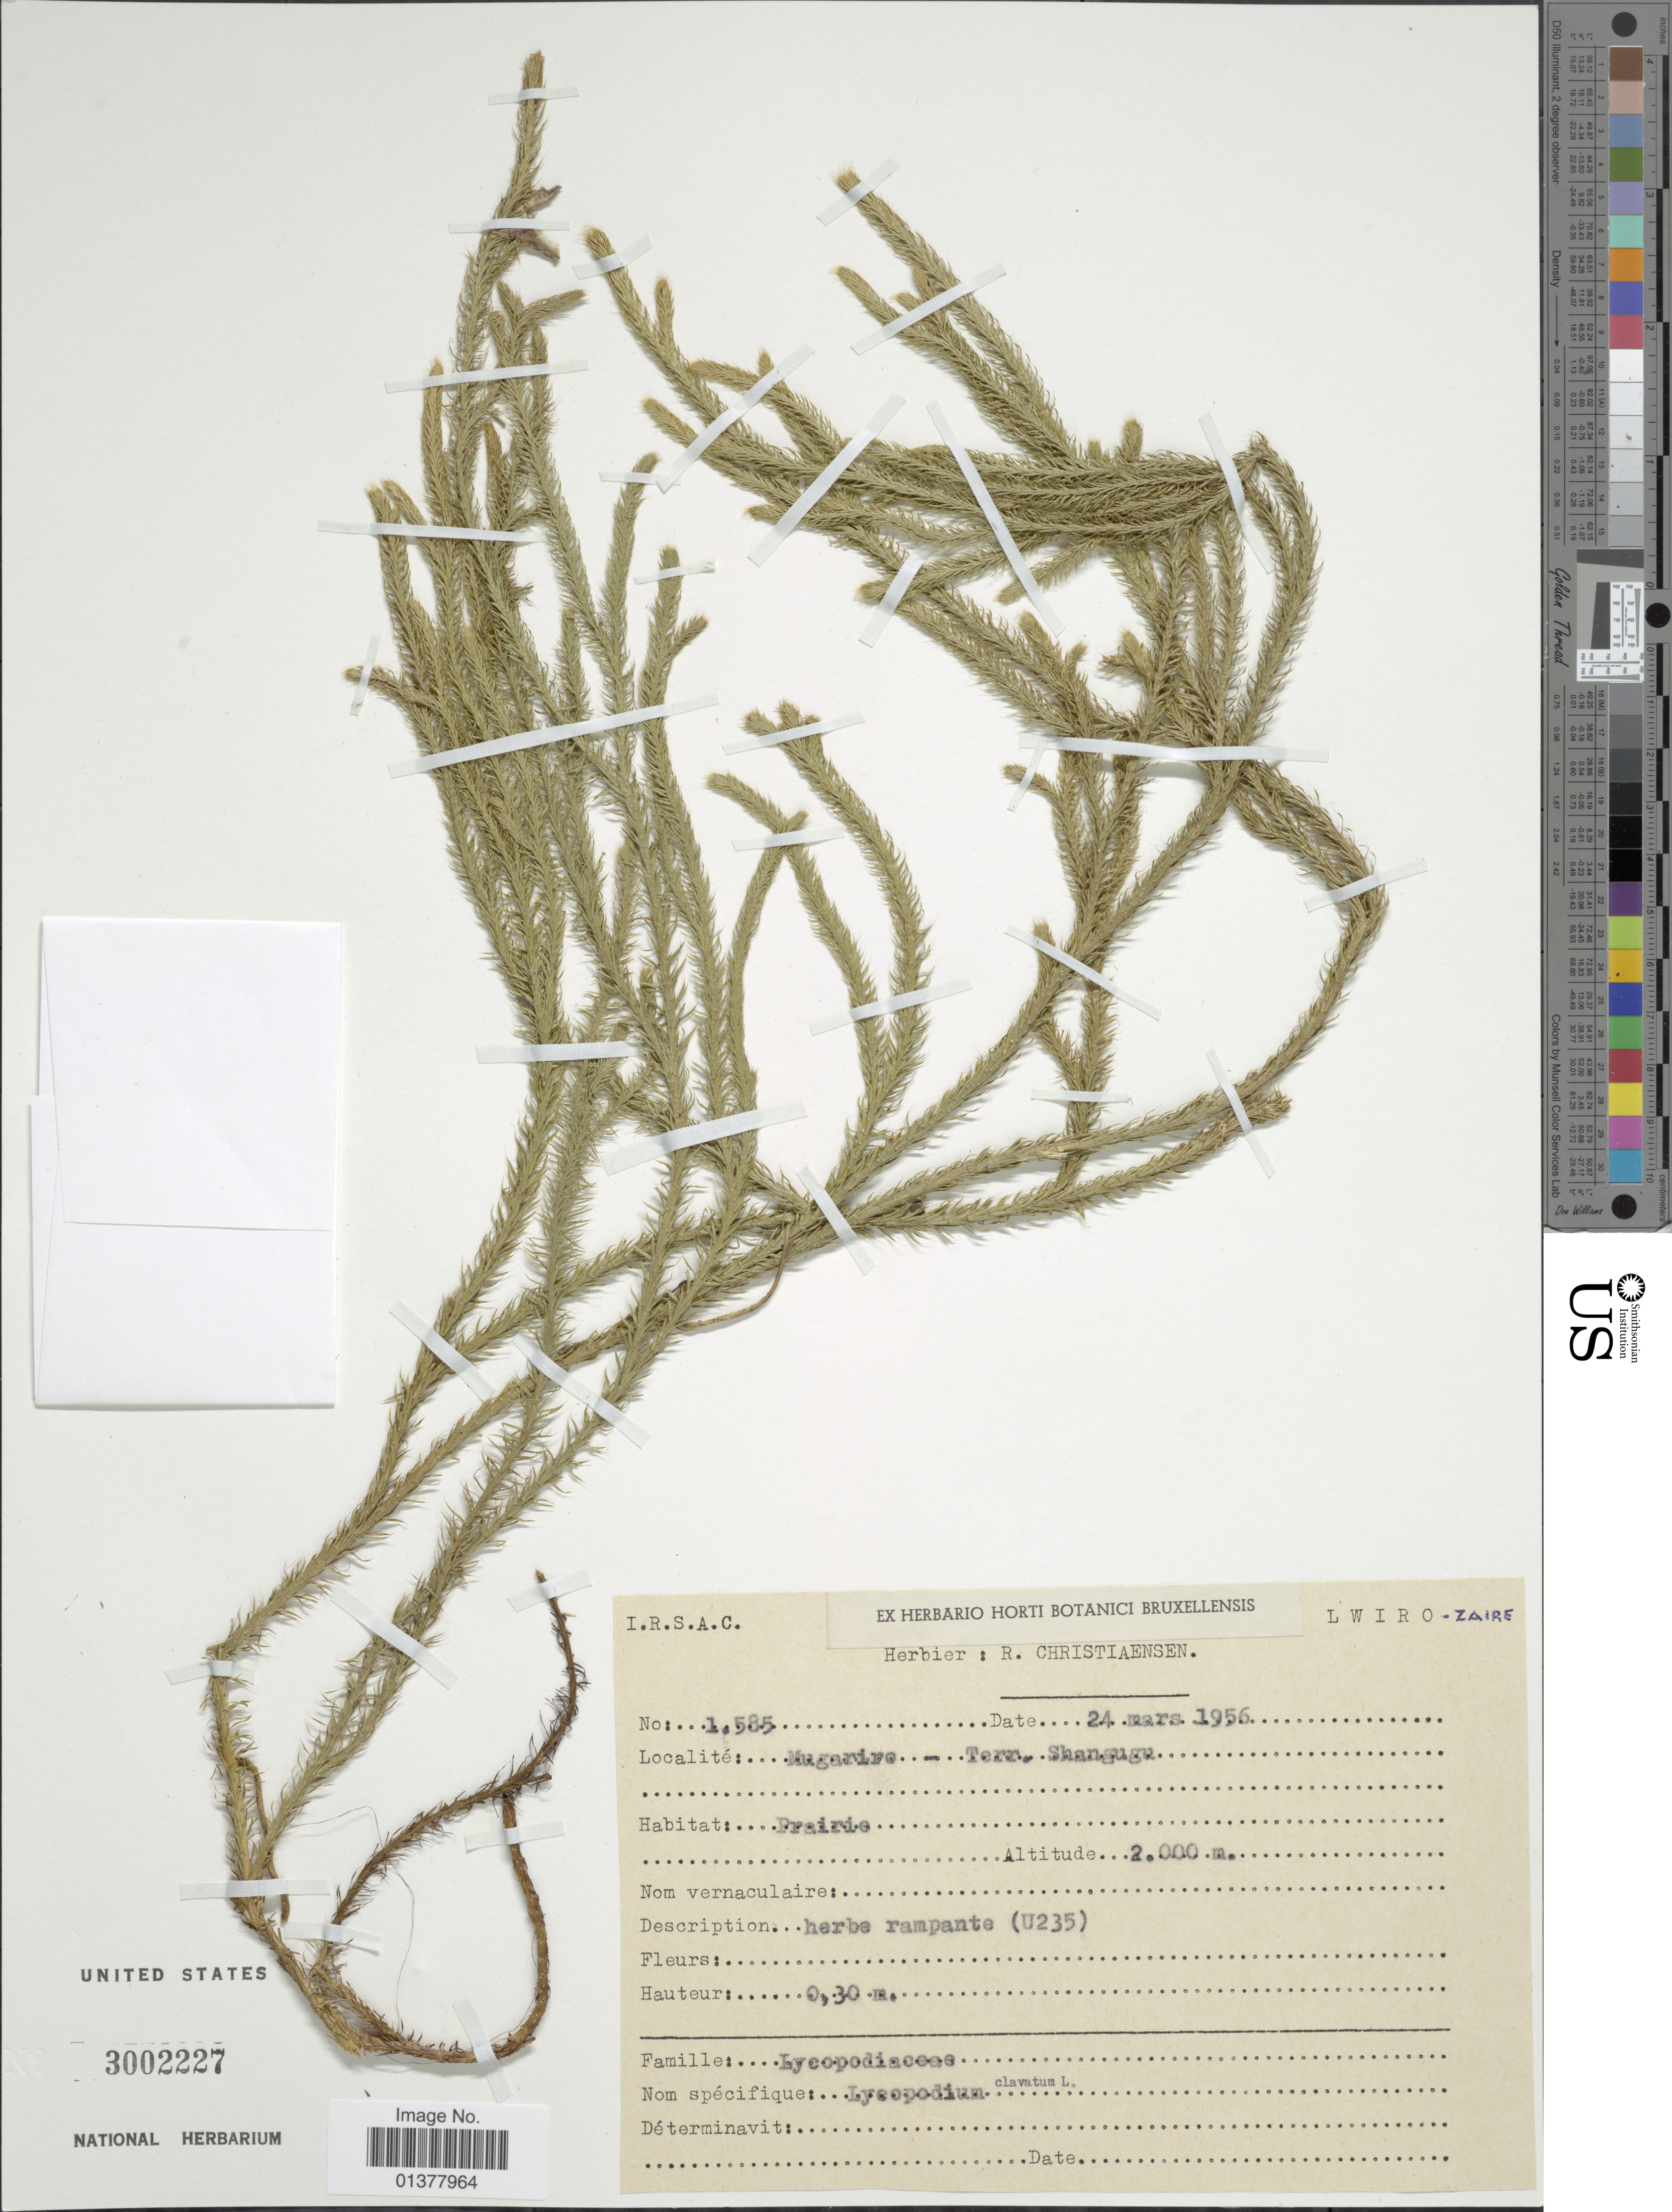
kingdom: Plantae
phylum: Tracheophyta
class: Lycopodiopsida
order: Lycopodiales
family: Lycopodiaceae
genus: Lycopodium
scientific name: Lycopodium clavatum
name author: L.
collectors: A. Christiaensen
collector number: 1585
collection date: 1956-03-24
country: Congo, Democratic Republic of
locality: Mugarive-Terra-Shangugu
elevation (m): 2000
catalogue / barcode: US 302227